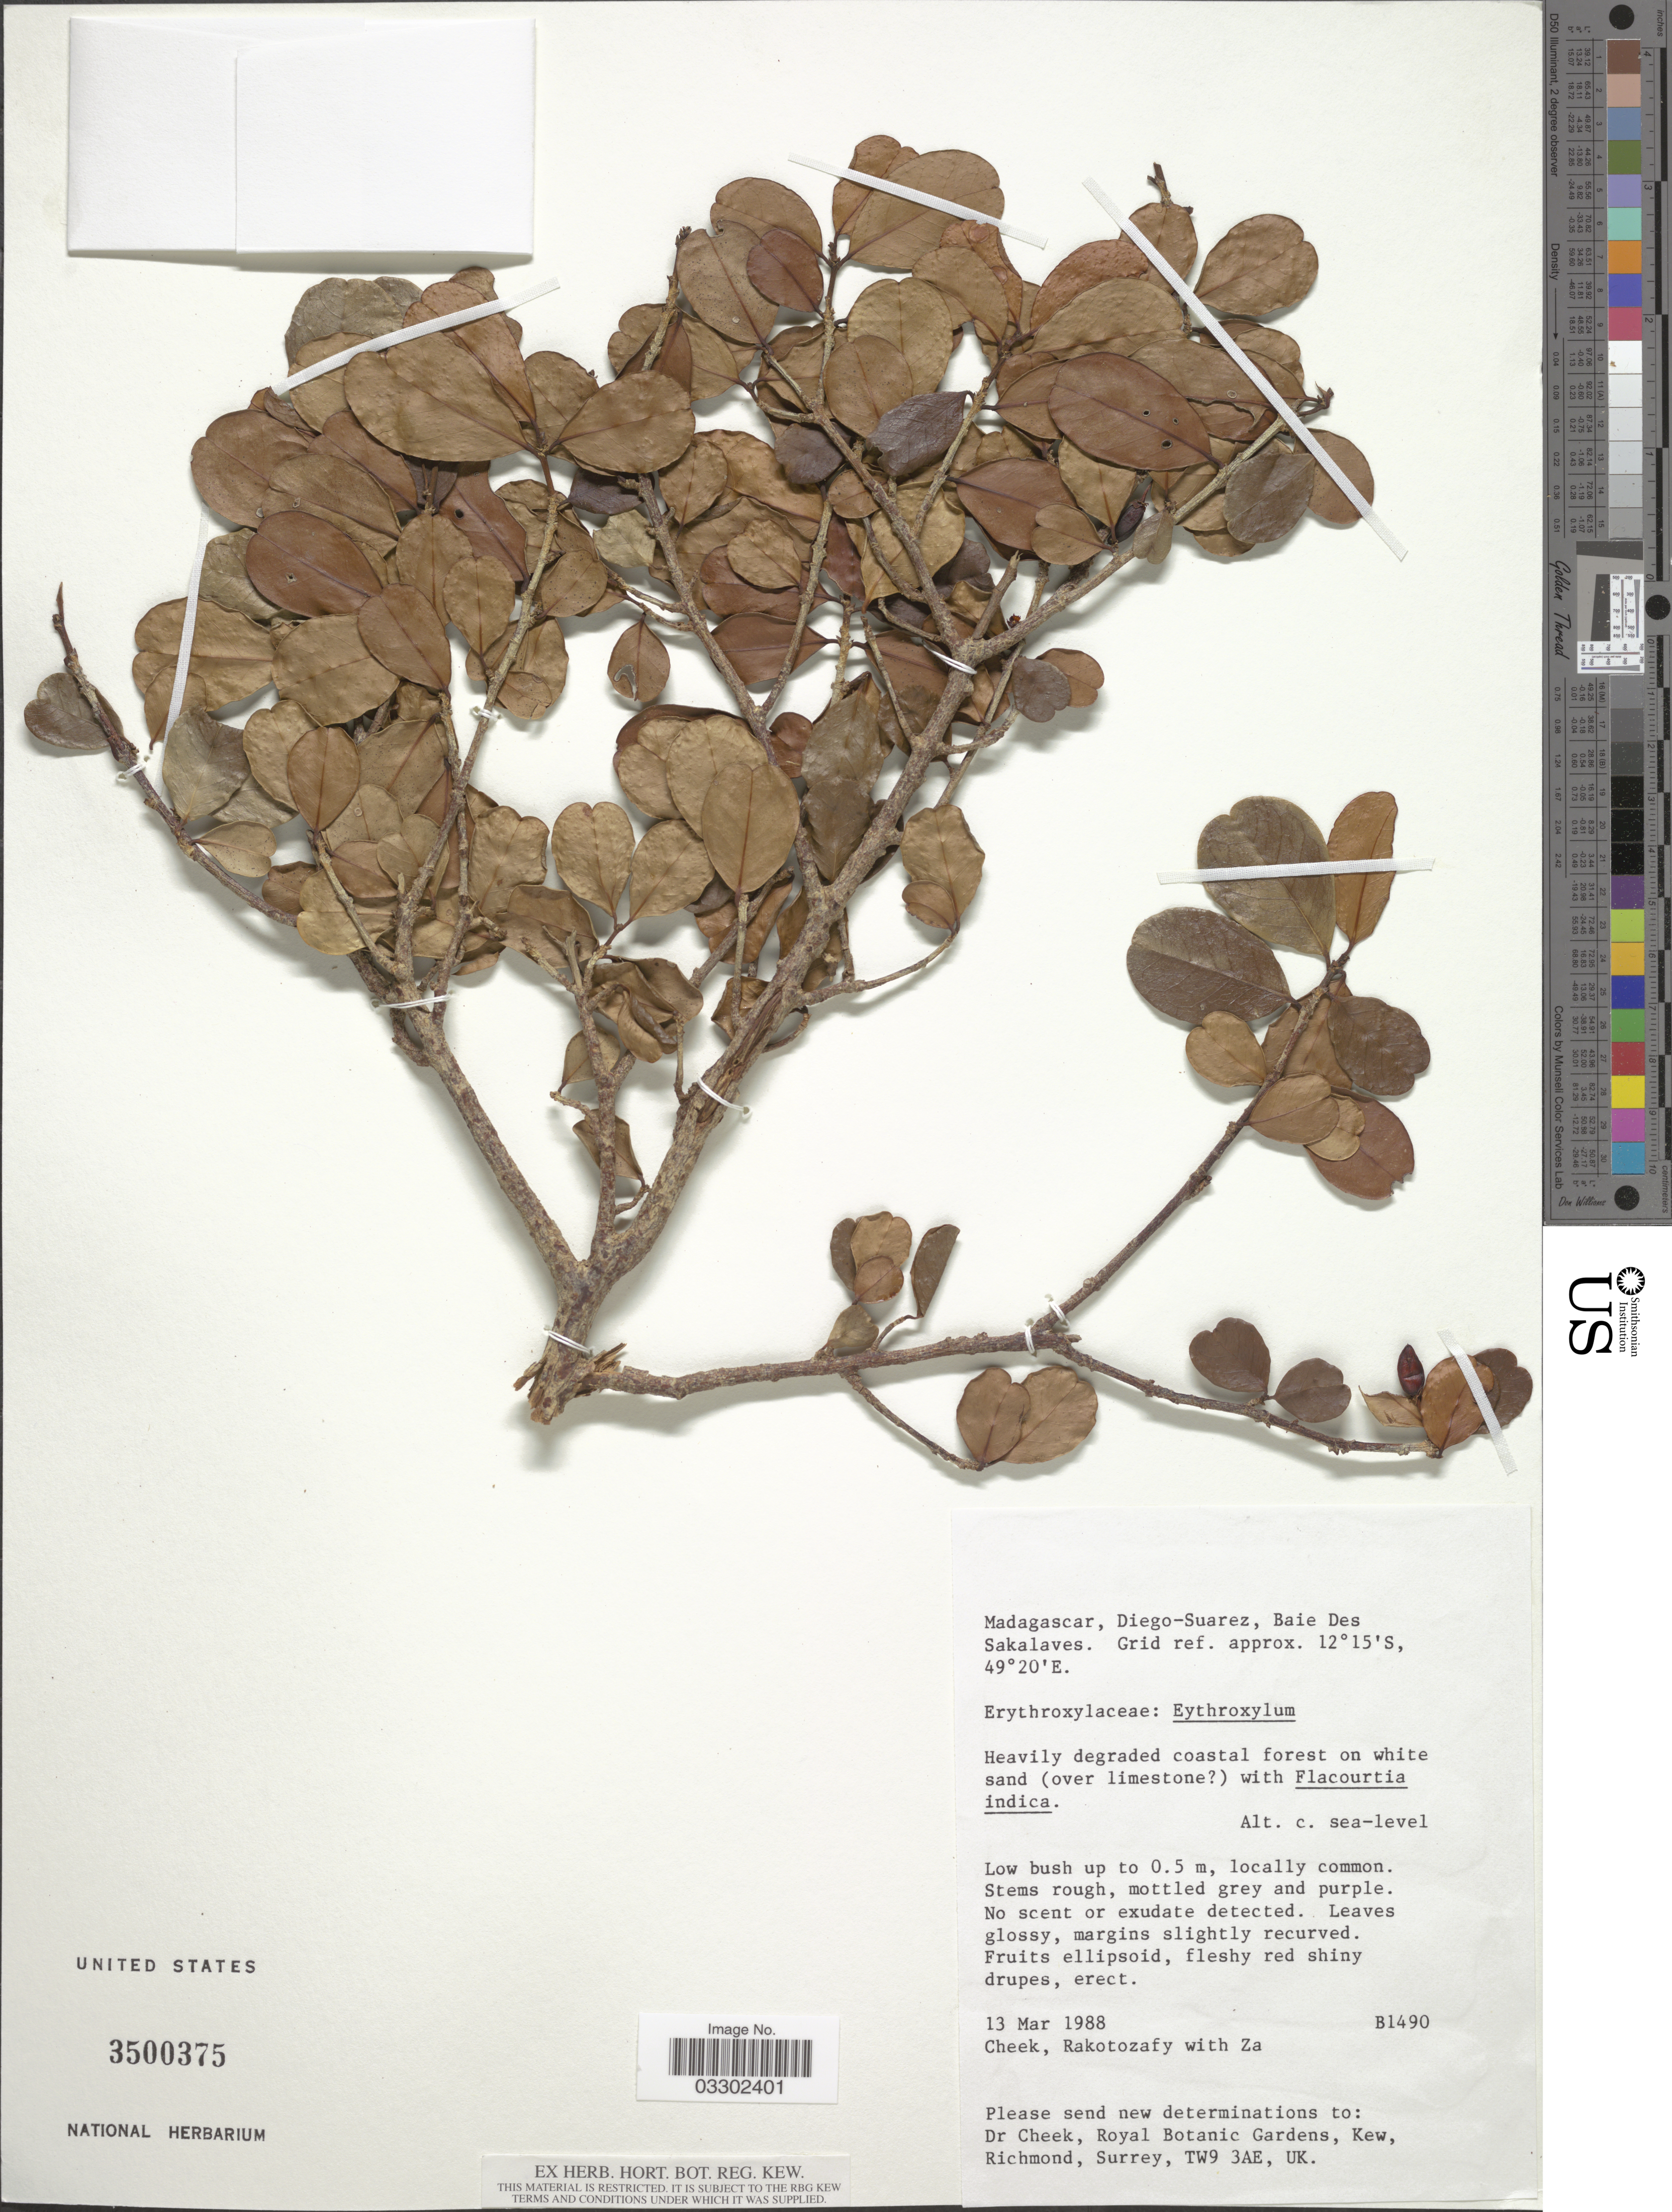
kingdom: Plantae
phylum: Tracheophyta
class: Magnoliopsida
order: Malpighiales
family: Erythroxylaceae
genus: Erythroxylum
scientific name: Erythroxylum sp.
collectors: -. Cheek, Rakotozafy & Za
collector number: B1490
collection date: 1988-03-13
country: Madagascar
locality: Diego-Suarez, Baie Des Sakalaves.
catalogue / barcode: US 3500375